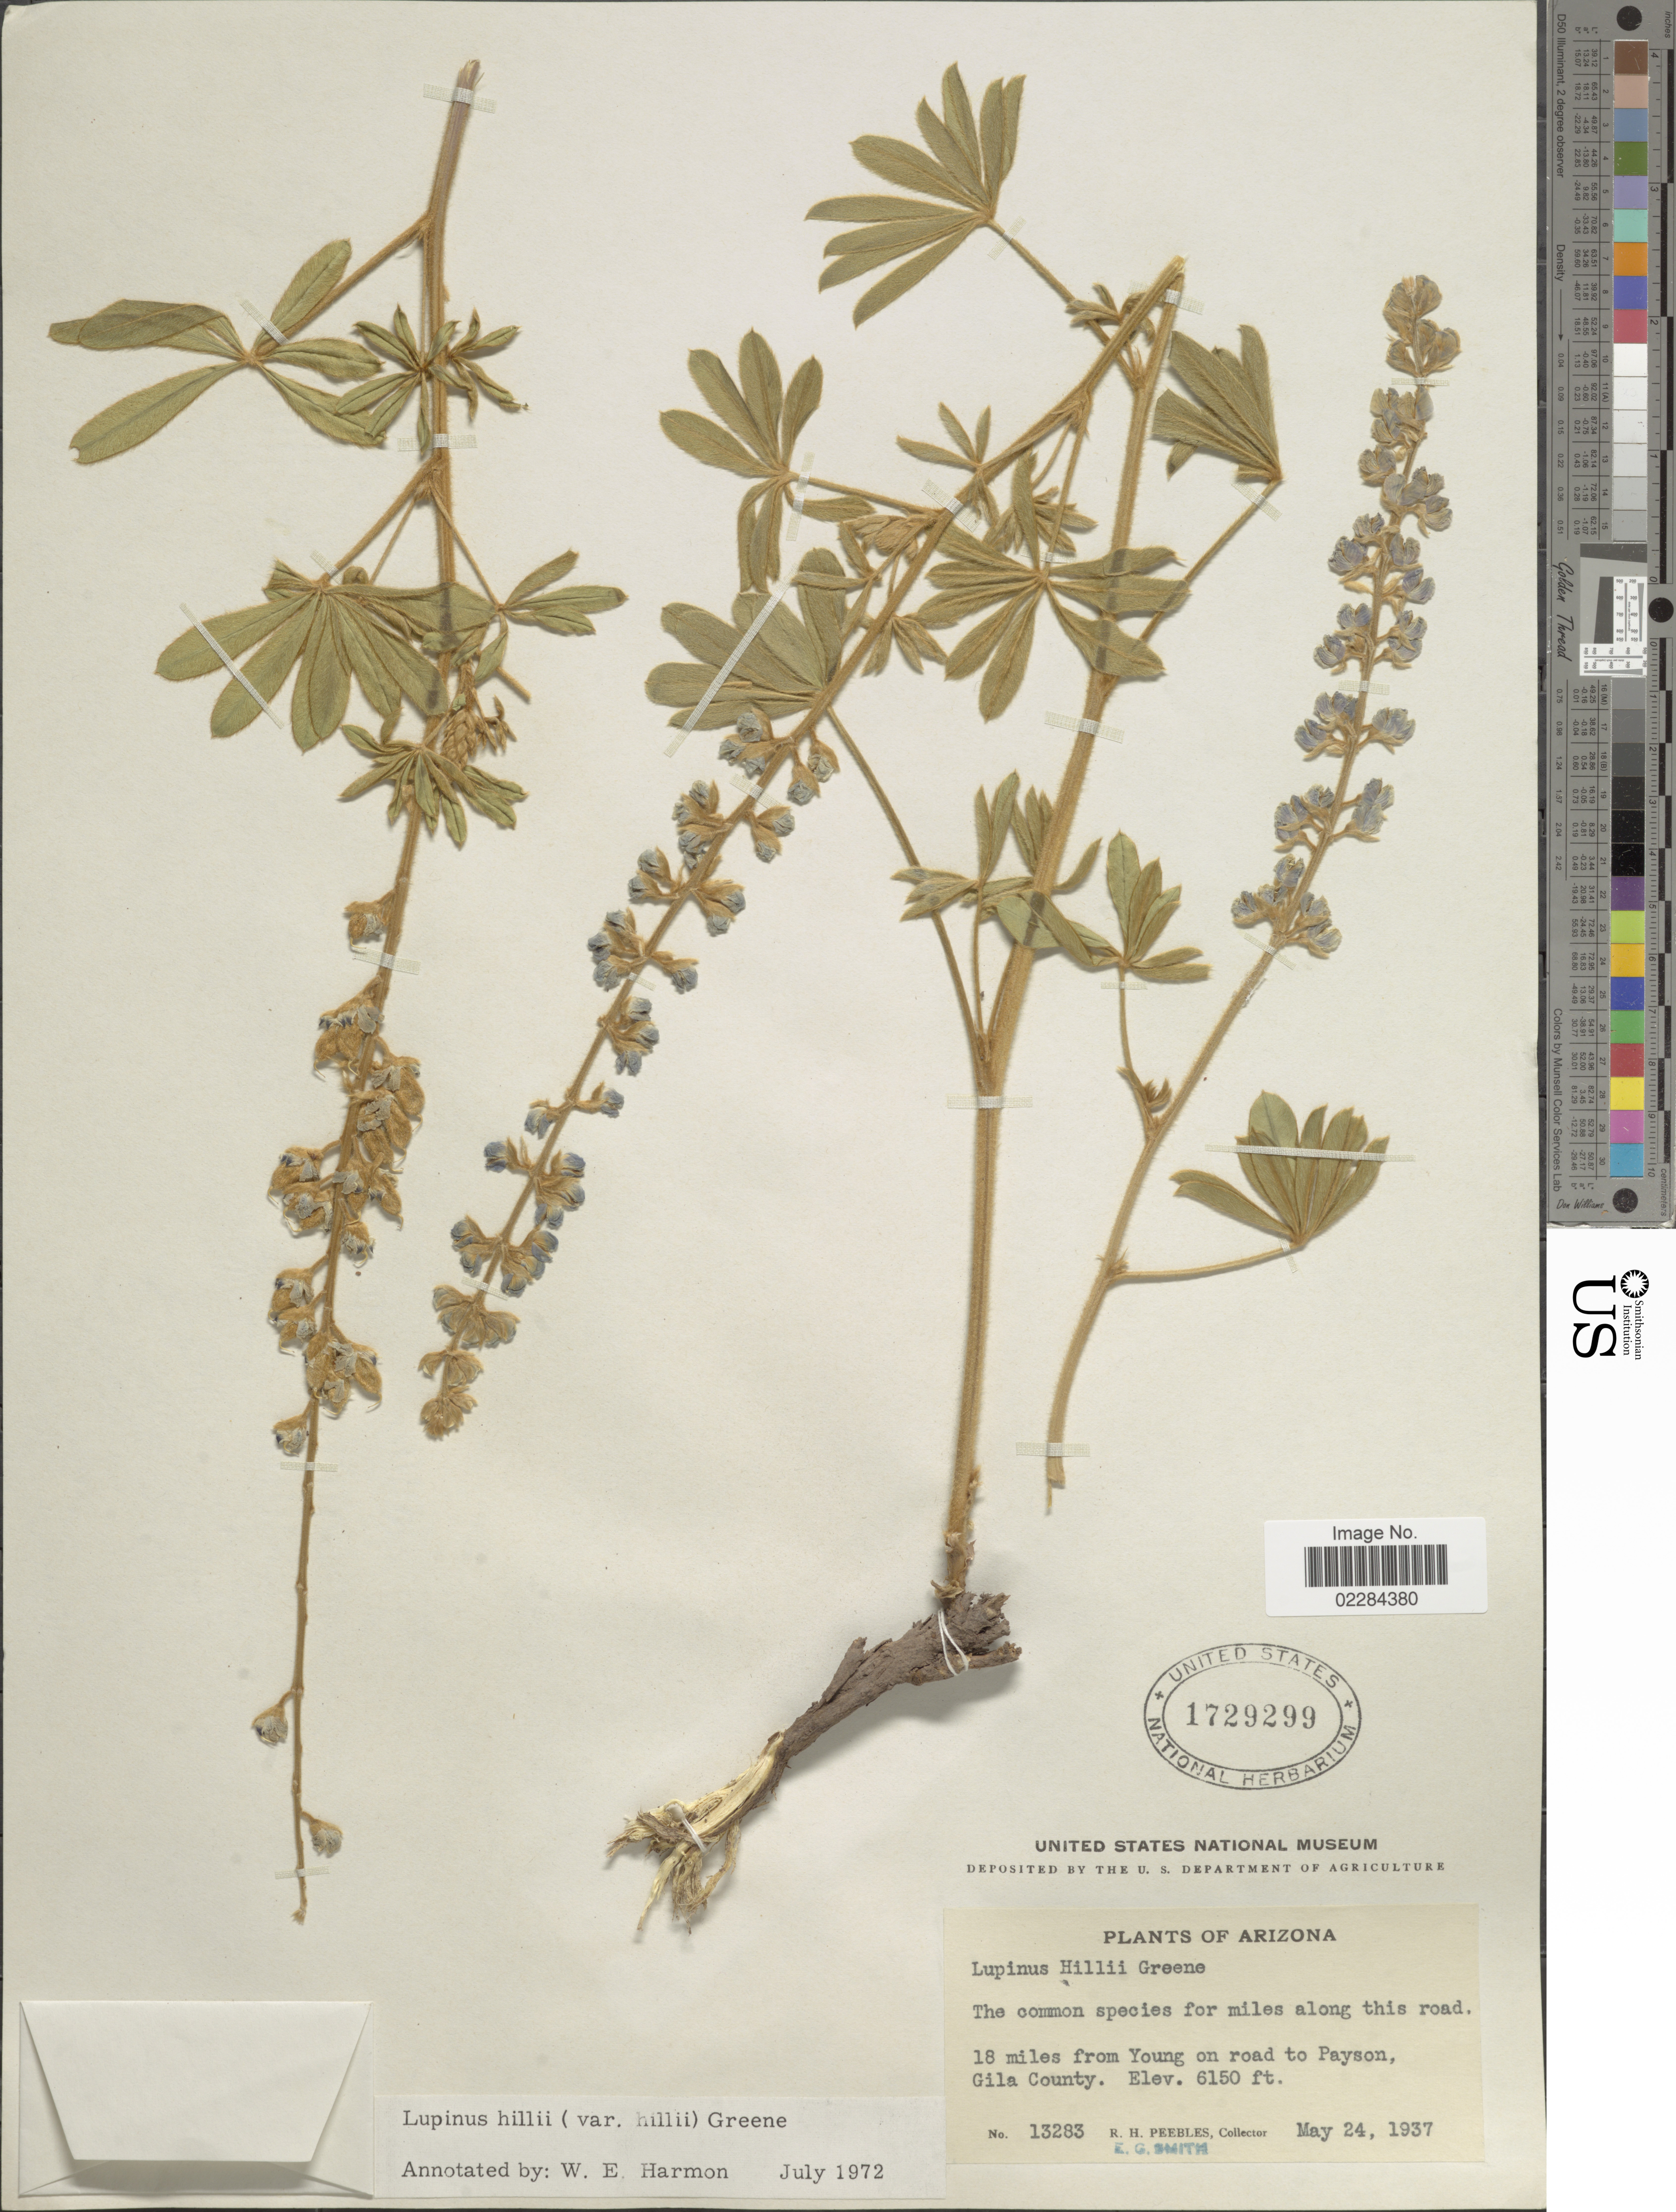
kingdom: Plantae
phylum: Tracheophyta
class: Magnoliopsida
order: Fabales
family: Fabaceae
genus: Lupinus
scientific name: Lupinus hillii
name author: Greene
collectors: R. H. Peebles & E. G. Smith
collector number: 13283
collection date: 1937-05-24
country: United States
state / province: Arizona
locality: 18 miles from Young on road to Payson, Gila County.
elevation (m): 1875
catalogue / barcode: US 1729299